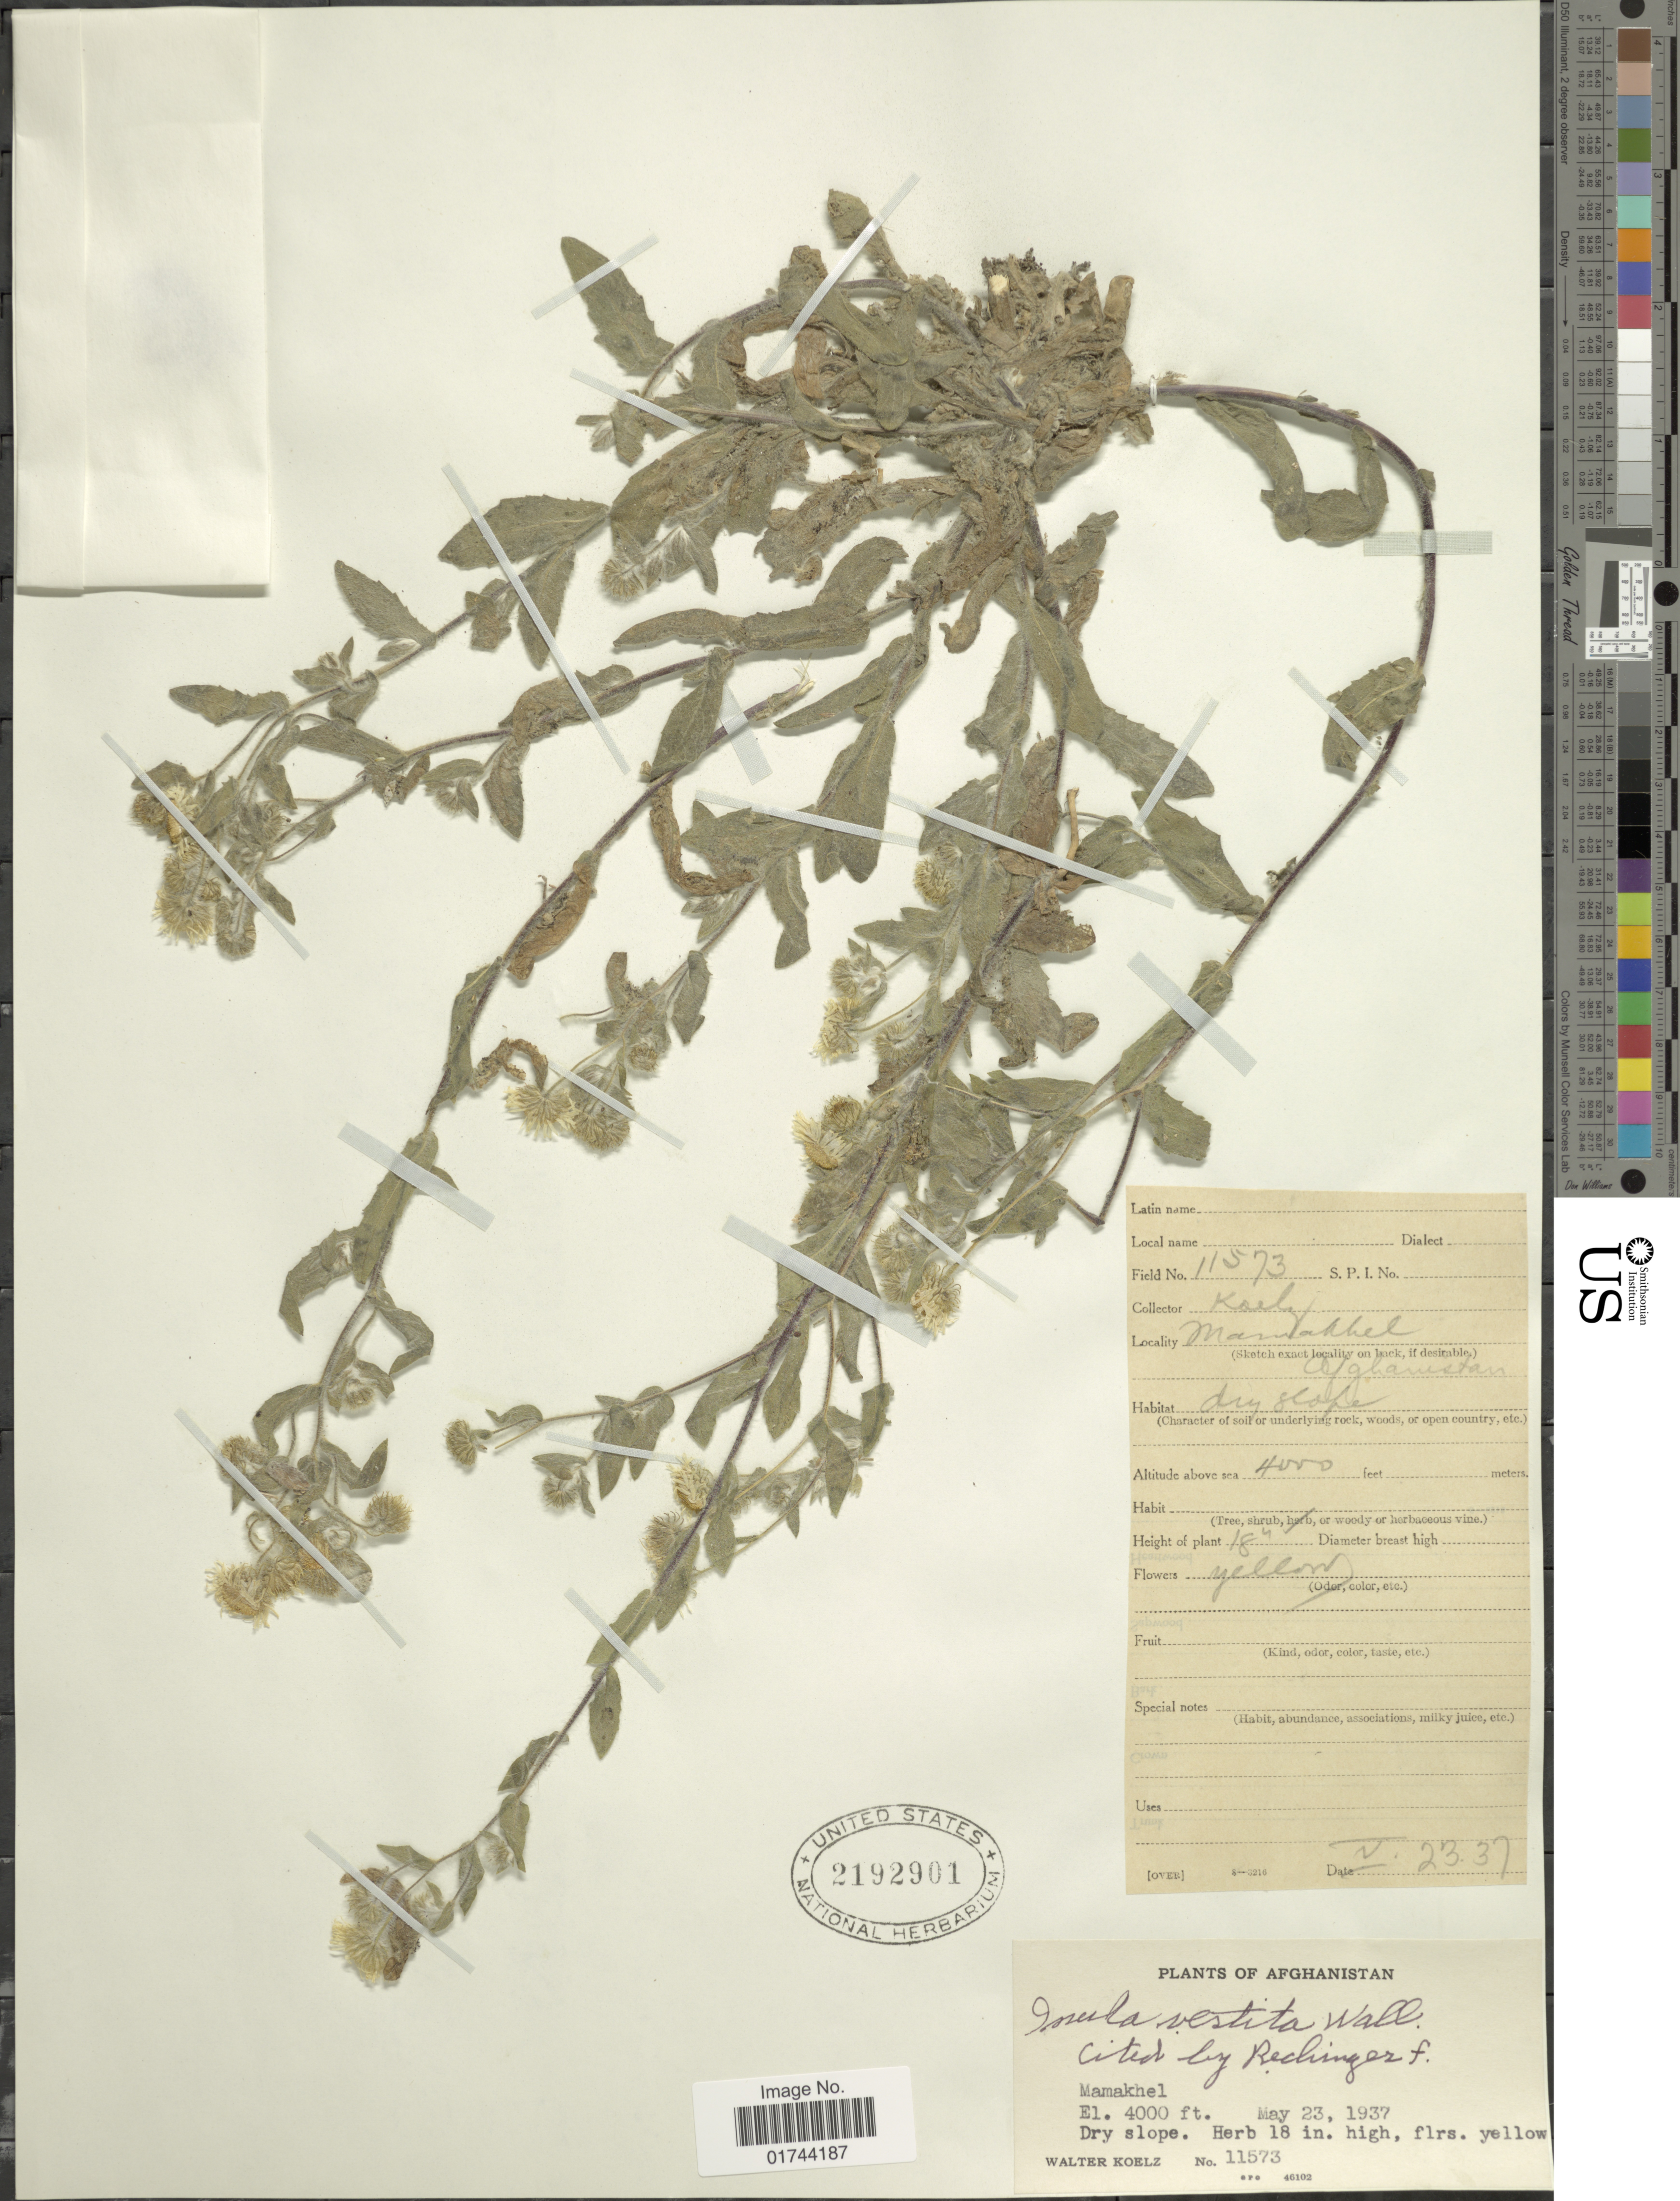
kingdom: Plantae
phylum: Tracheophyta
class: Magnoliopsida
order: Asterales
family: Asteraceae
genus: Inula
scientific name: Inula vestita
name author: Wall. ex DC.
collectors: W. N. Koelz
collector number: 11573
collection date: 1937-05-23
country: Afghanistan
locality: Mamakhel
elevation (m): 1219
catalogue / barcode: US 2192901